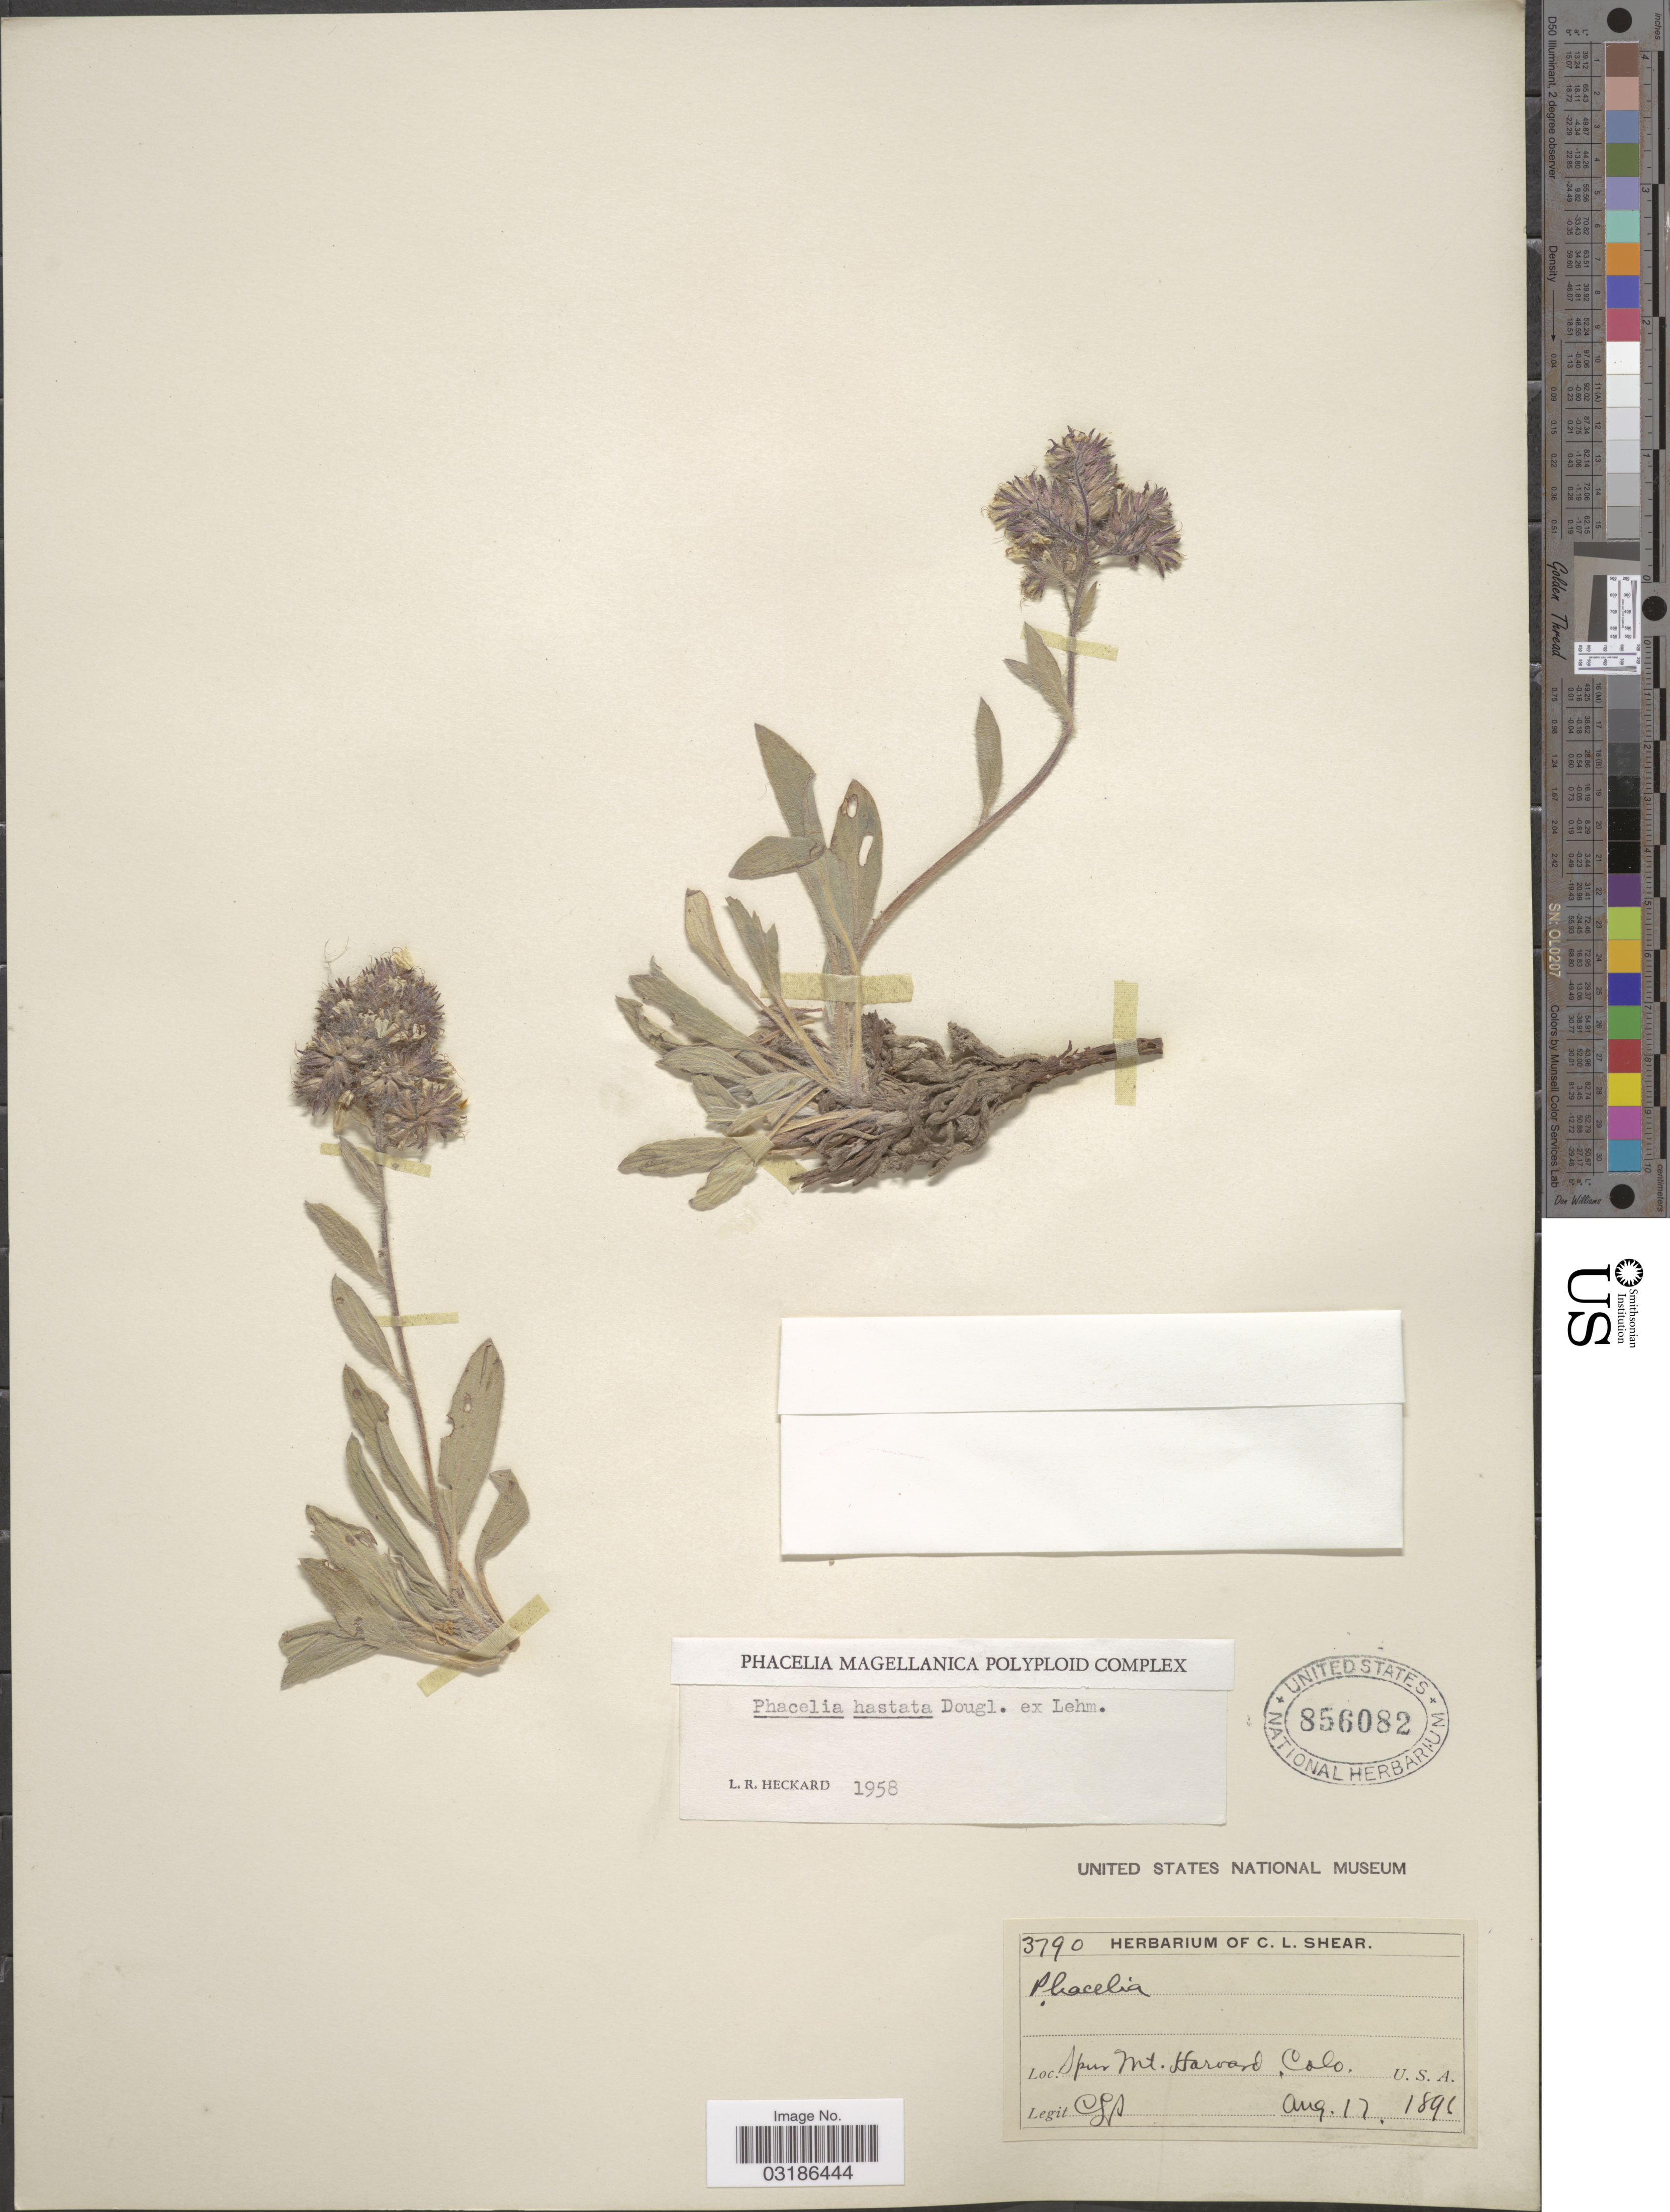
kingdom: Plantae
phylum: Tracheophyta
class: Magnoliopsida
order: Boraginales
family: Hydrophyllaceae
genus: Phacelia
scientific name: Phacelia hastata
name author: Douglas ex Lehm.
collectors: C. L. Shear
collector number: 3790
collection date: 1896-08-17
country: United States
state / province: Colorado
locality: Spur Mt. Harvard, Colo.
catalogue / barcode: US 856082